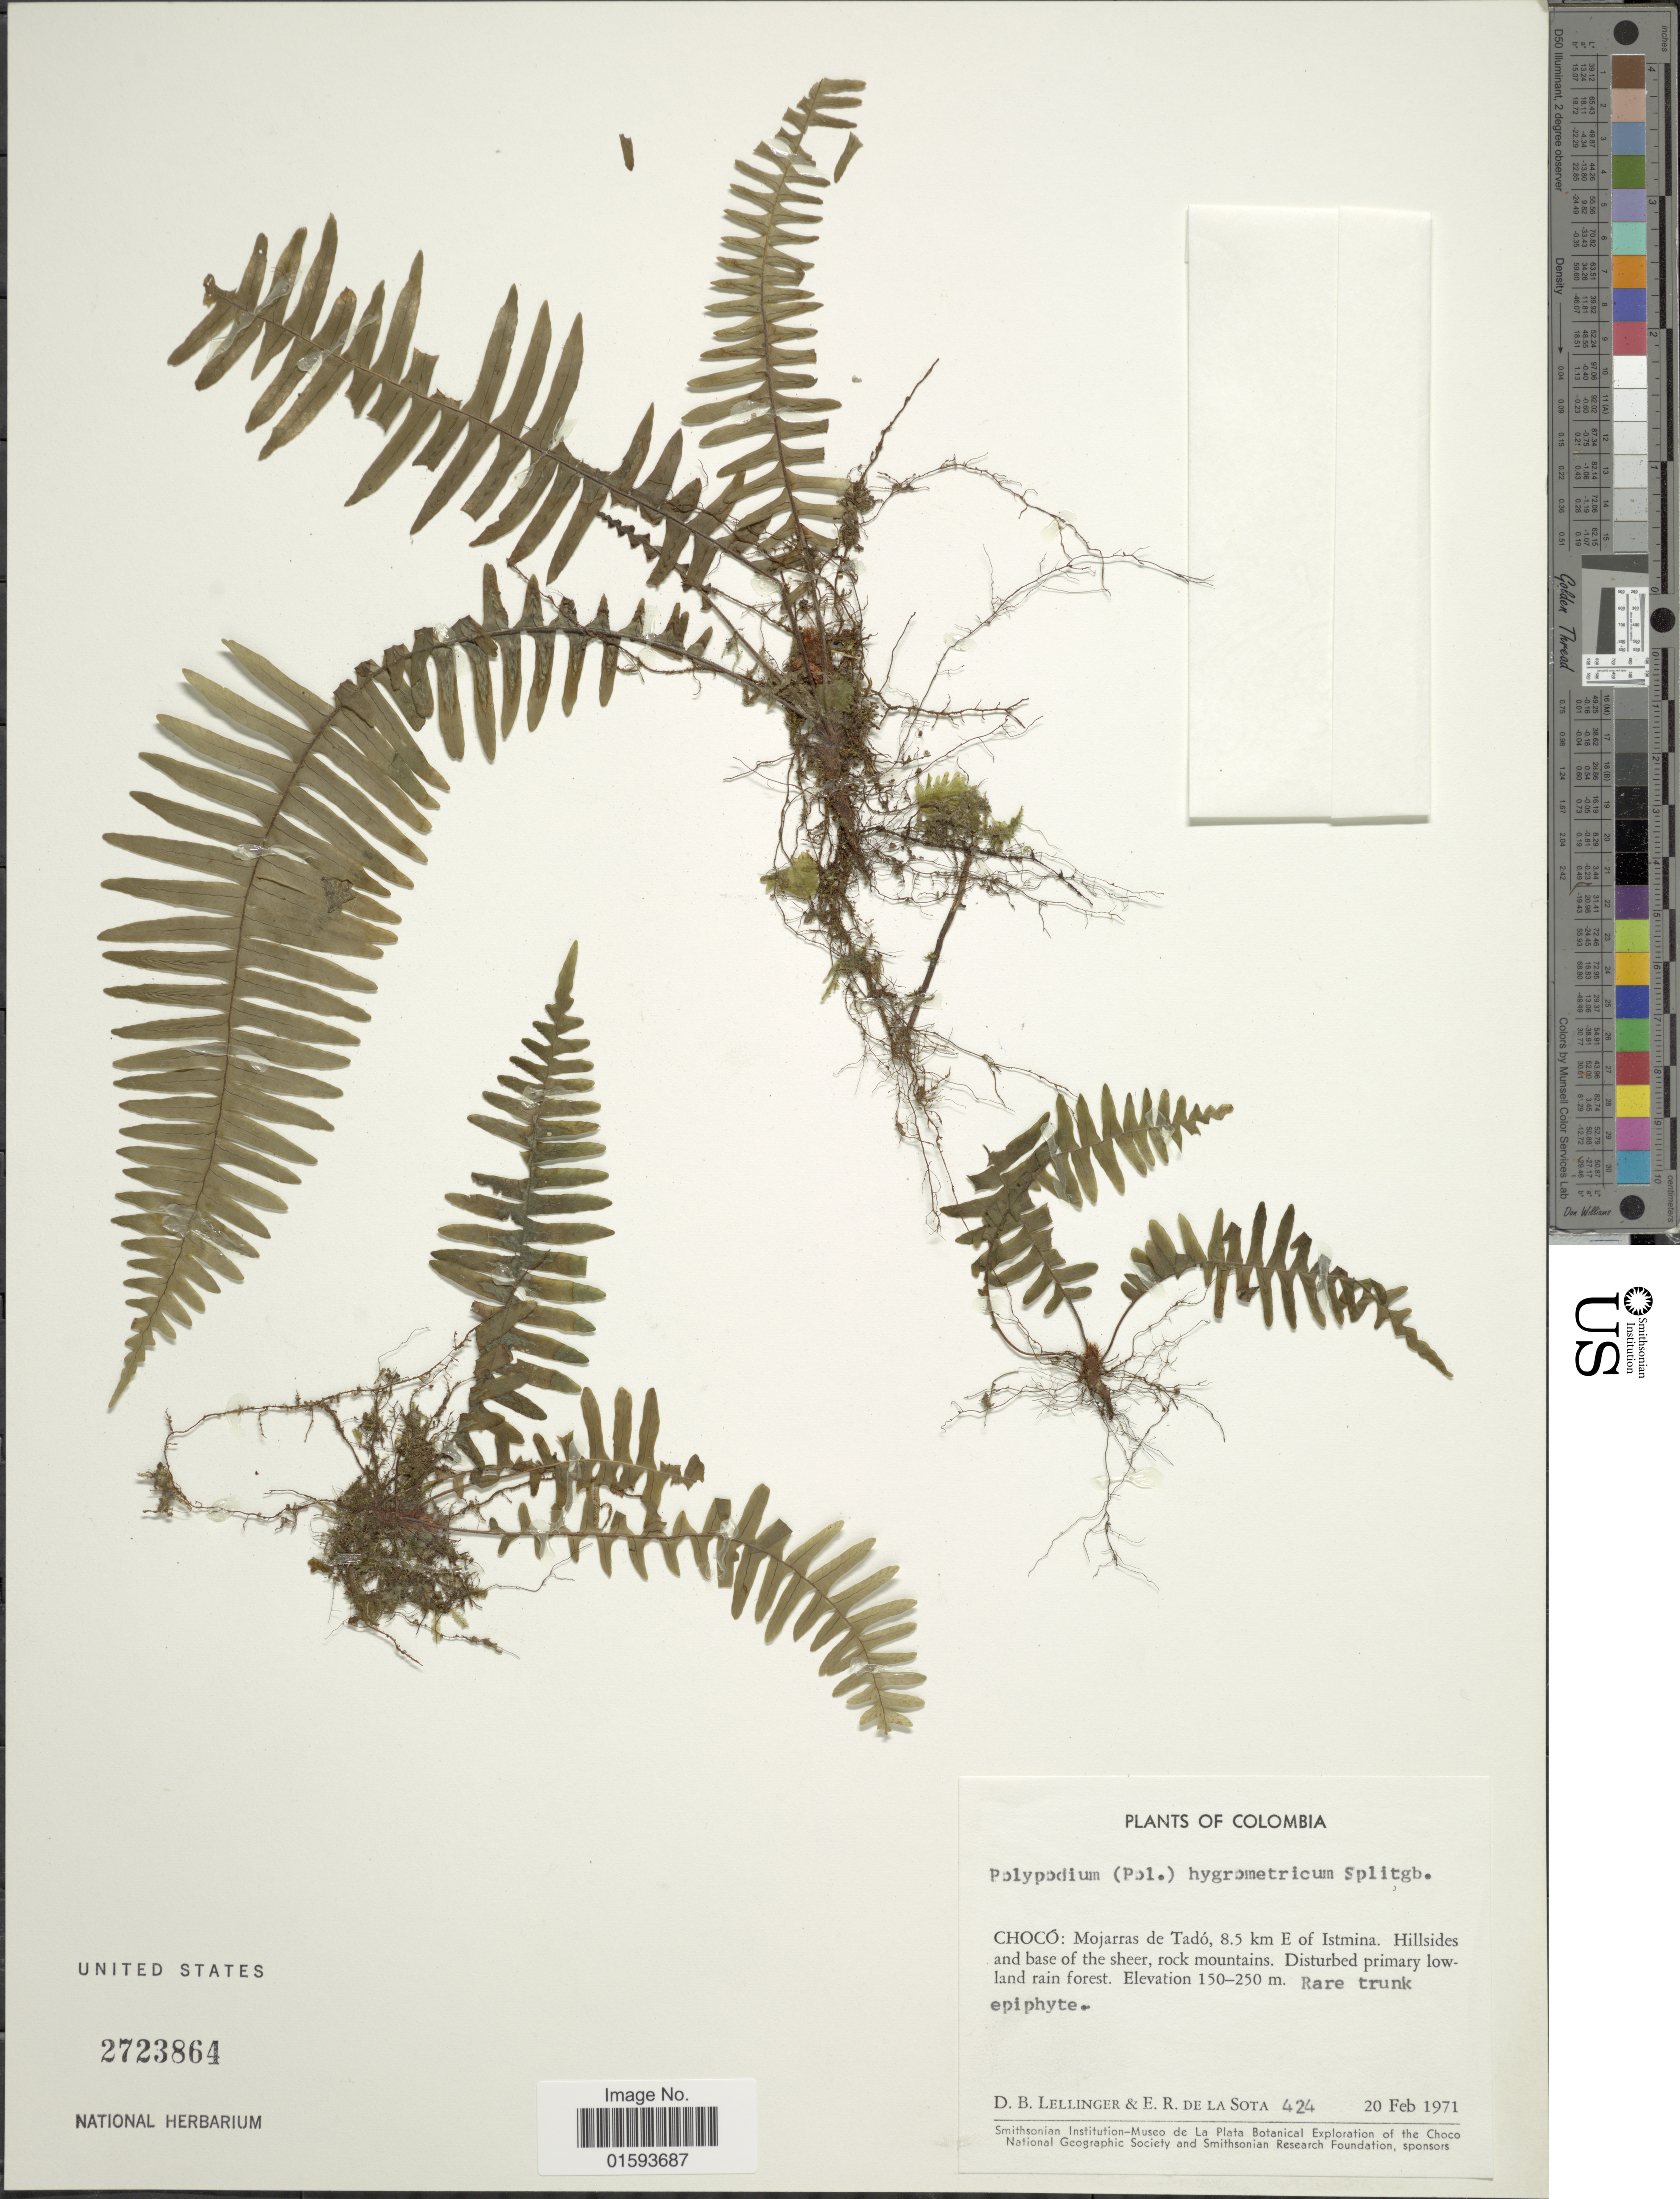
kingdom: Plantae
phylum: Tracheophyta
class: Polypodiopsida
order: Polypodiales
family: Polypodiaceae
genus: Pecluma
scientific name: Pecluma hygrometrica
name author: (Splitg.) M.G. Price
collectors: D. B. Lellinger & E. R. de la Sota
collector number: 424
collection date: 1971-02-20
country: Colombia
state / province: Chocó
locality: Mojarras de Tado, 8.5 km E of Istmina, Hillside and base of sheer, rock mountains.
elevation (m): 150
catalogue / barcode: US 2723864